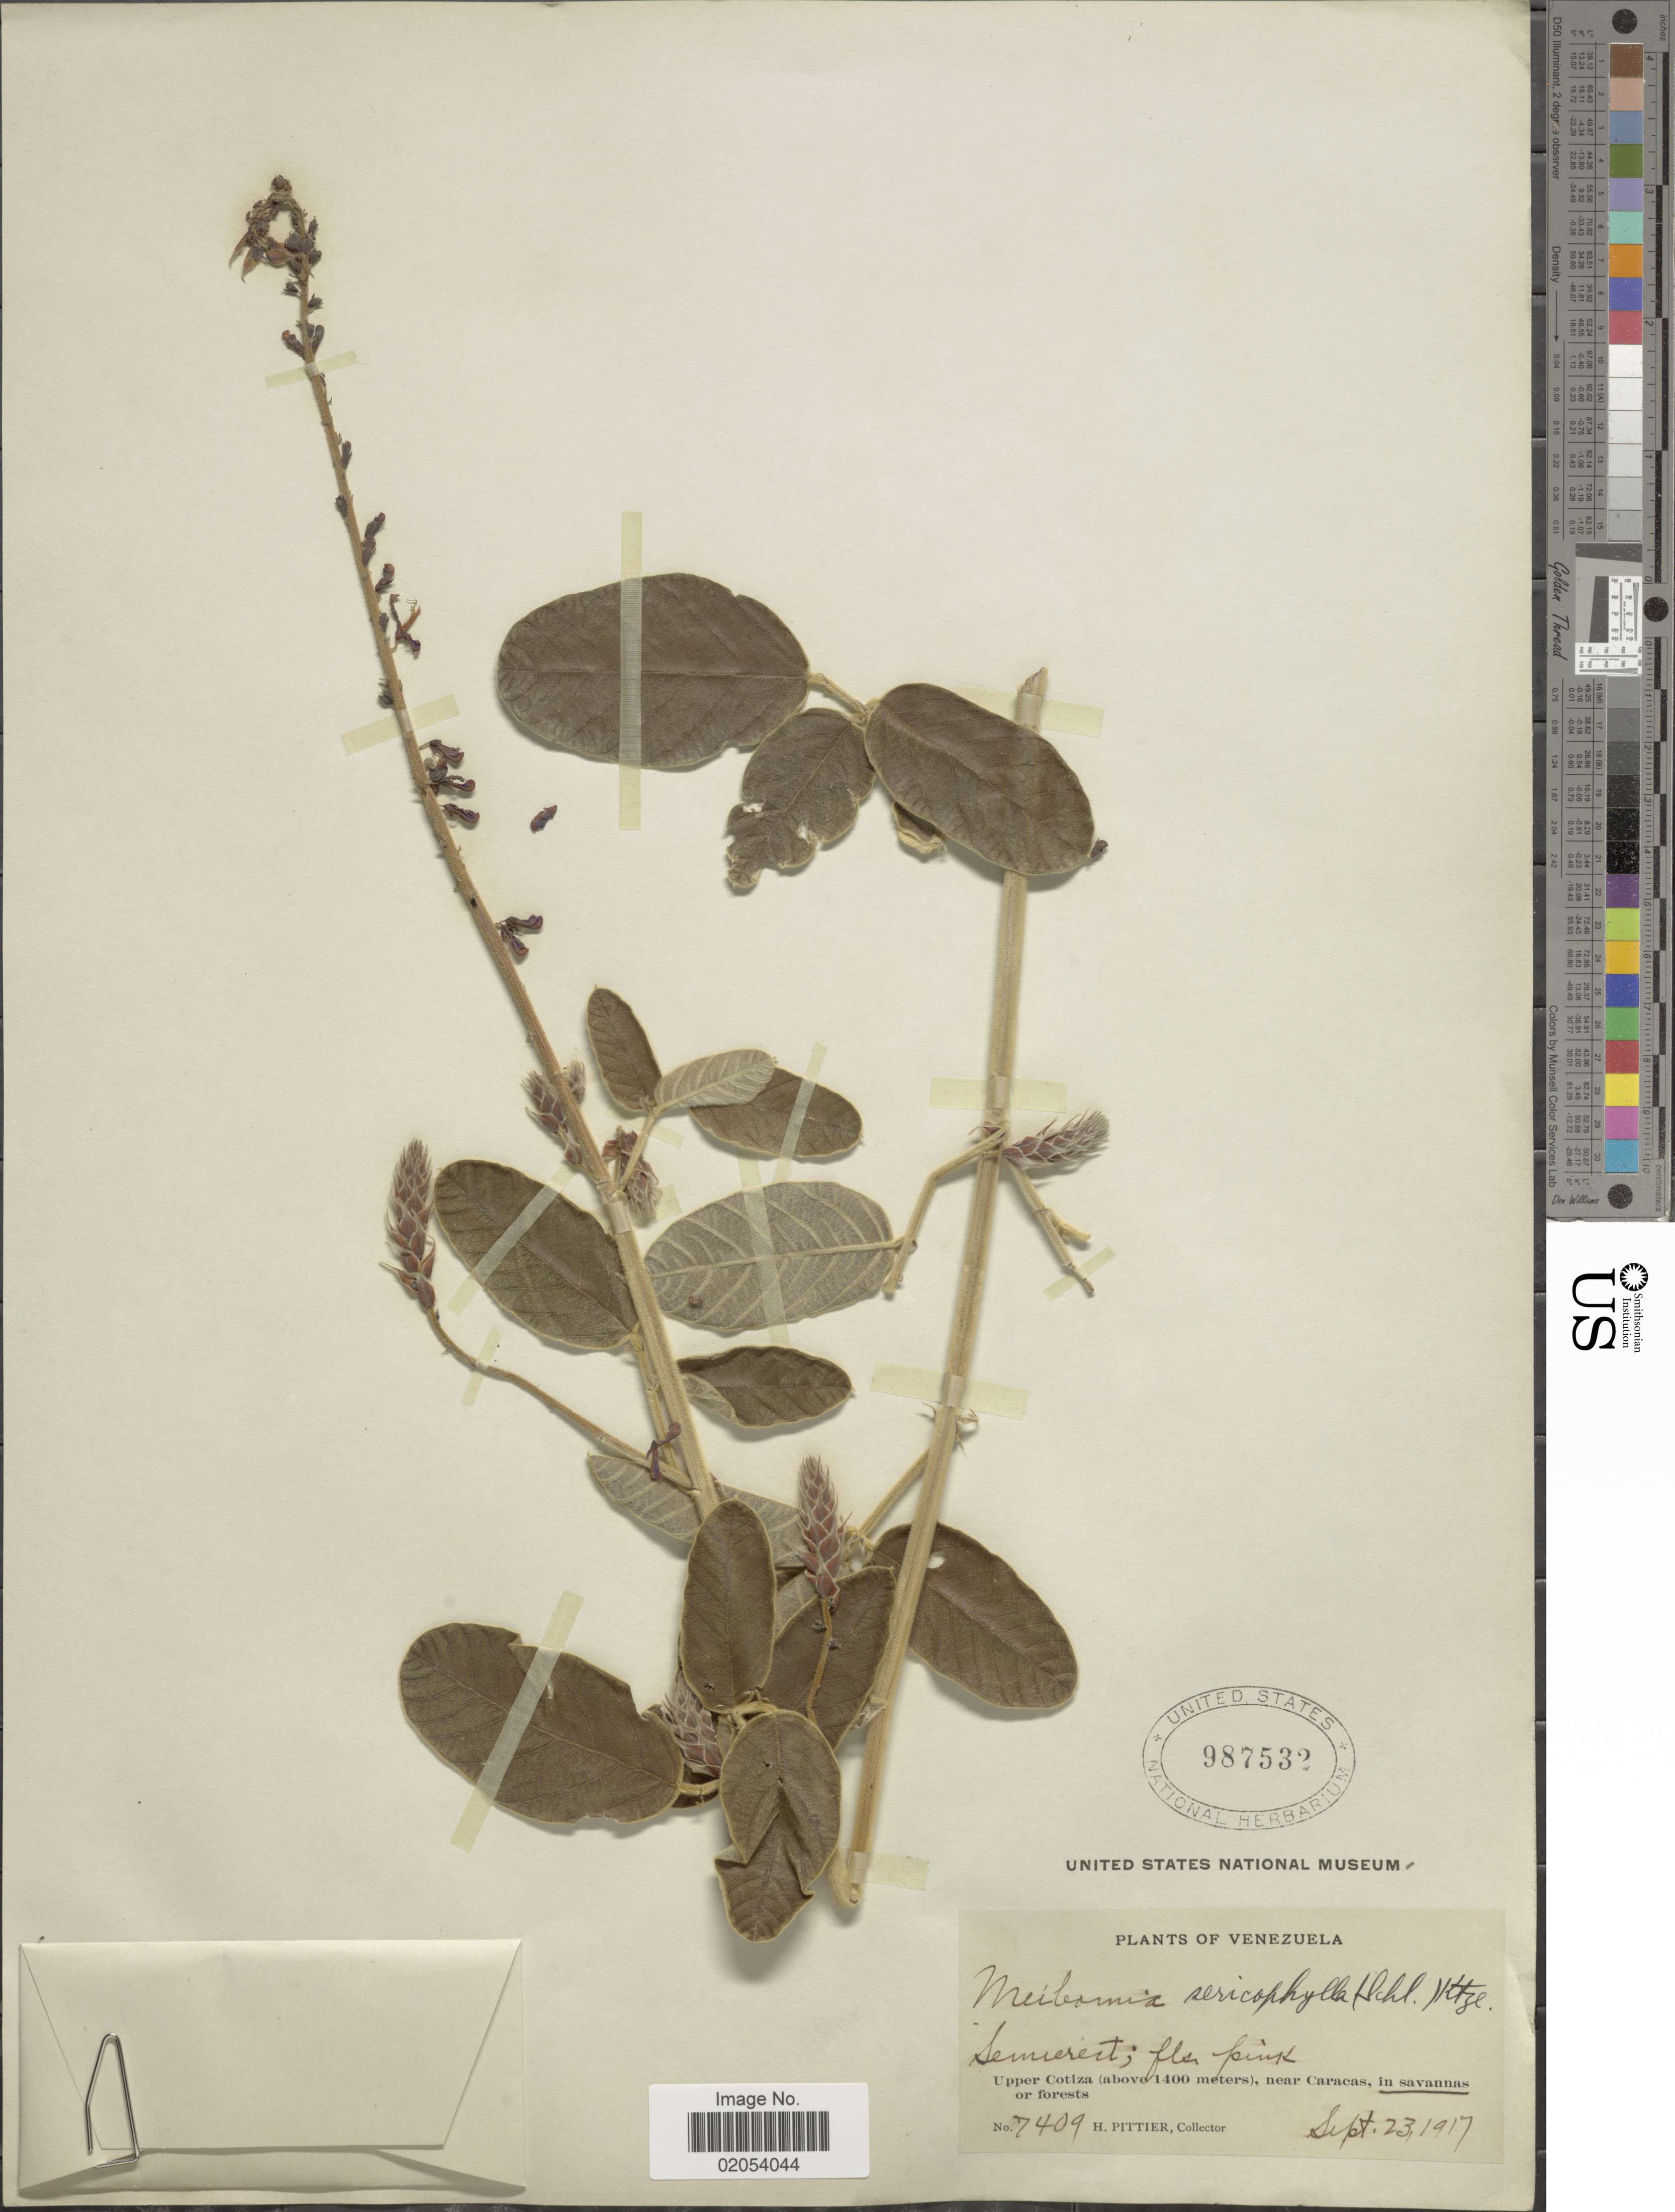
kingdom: Plantae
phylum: Tracheophyta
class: Magnoliopsida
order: Fabales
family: Fabaceae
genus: Desmodium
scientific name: Desmodium sericophyllum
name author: Schltdl.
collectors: H. F. Pittier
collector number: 7409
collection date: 1917-09-23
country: Venezuela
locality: Upper Cotiza, near Caracas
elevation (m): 1400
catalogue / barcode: US 987532